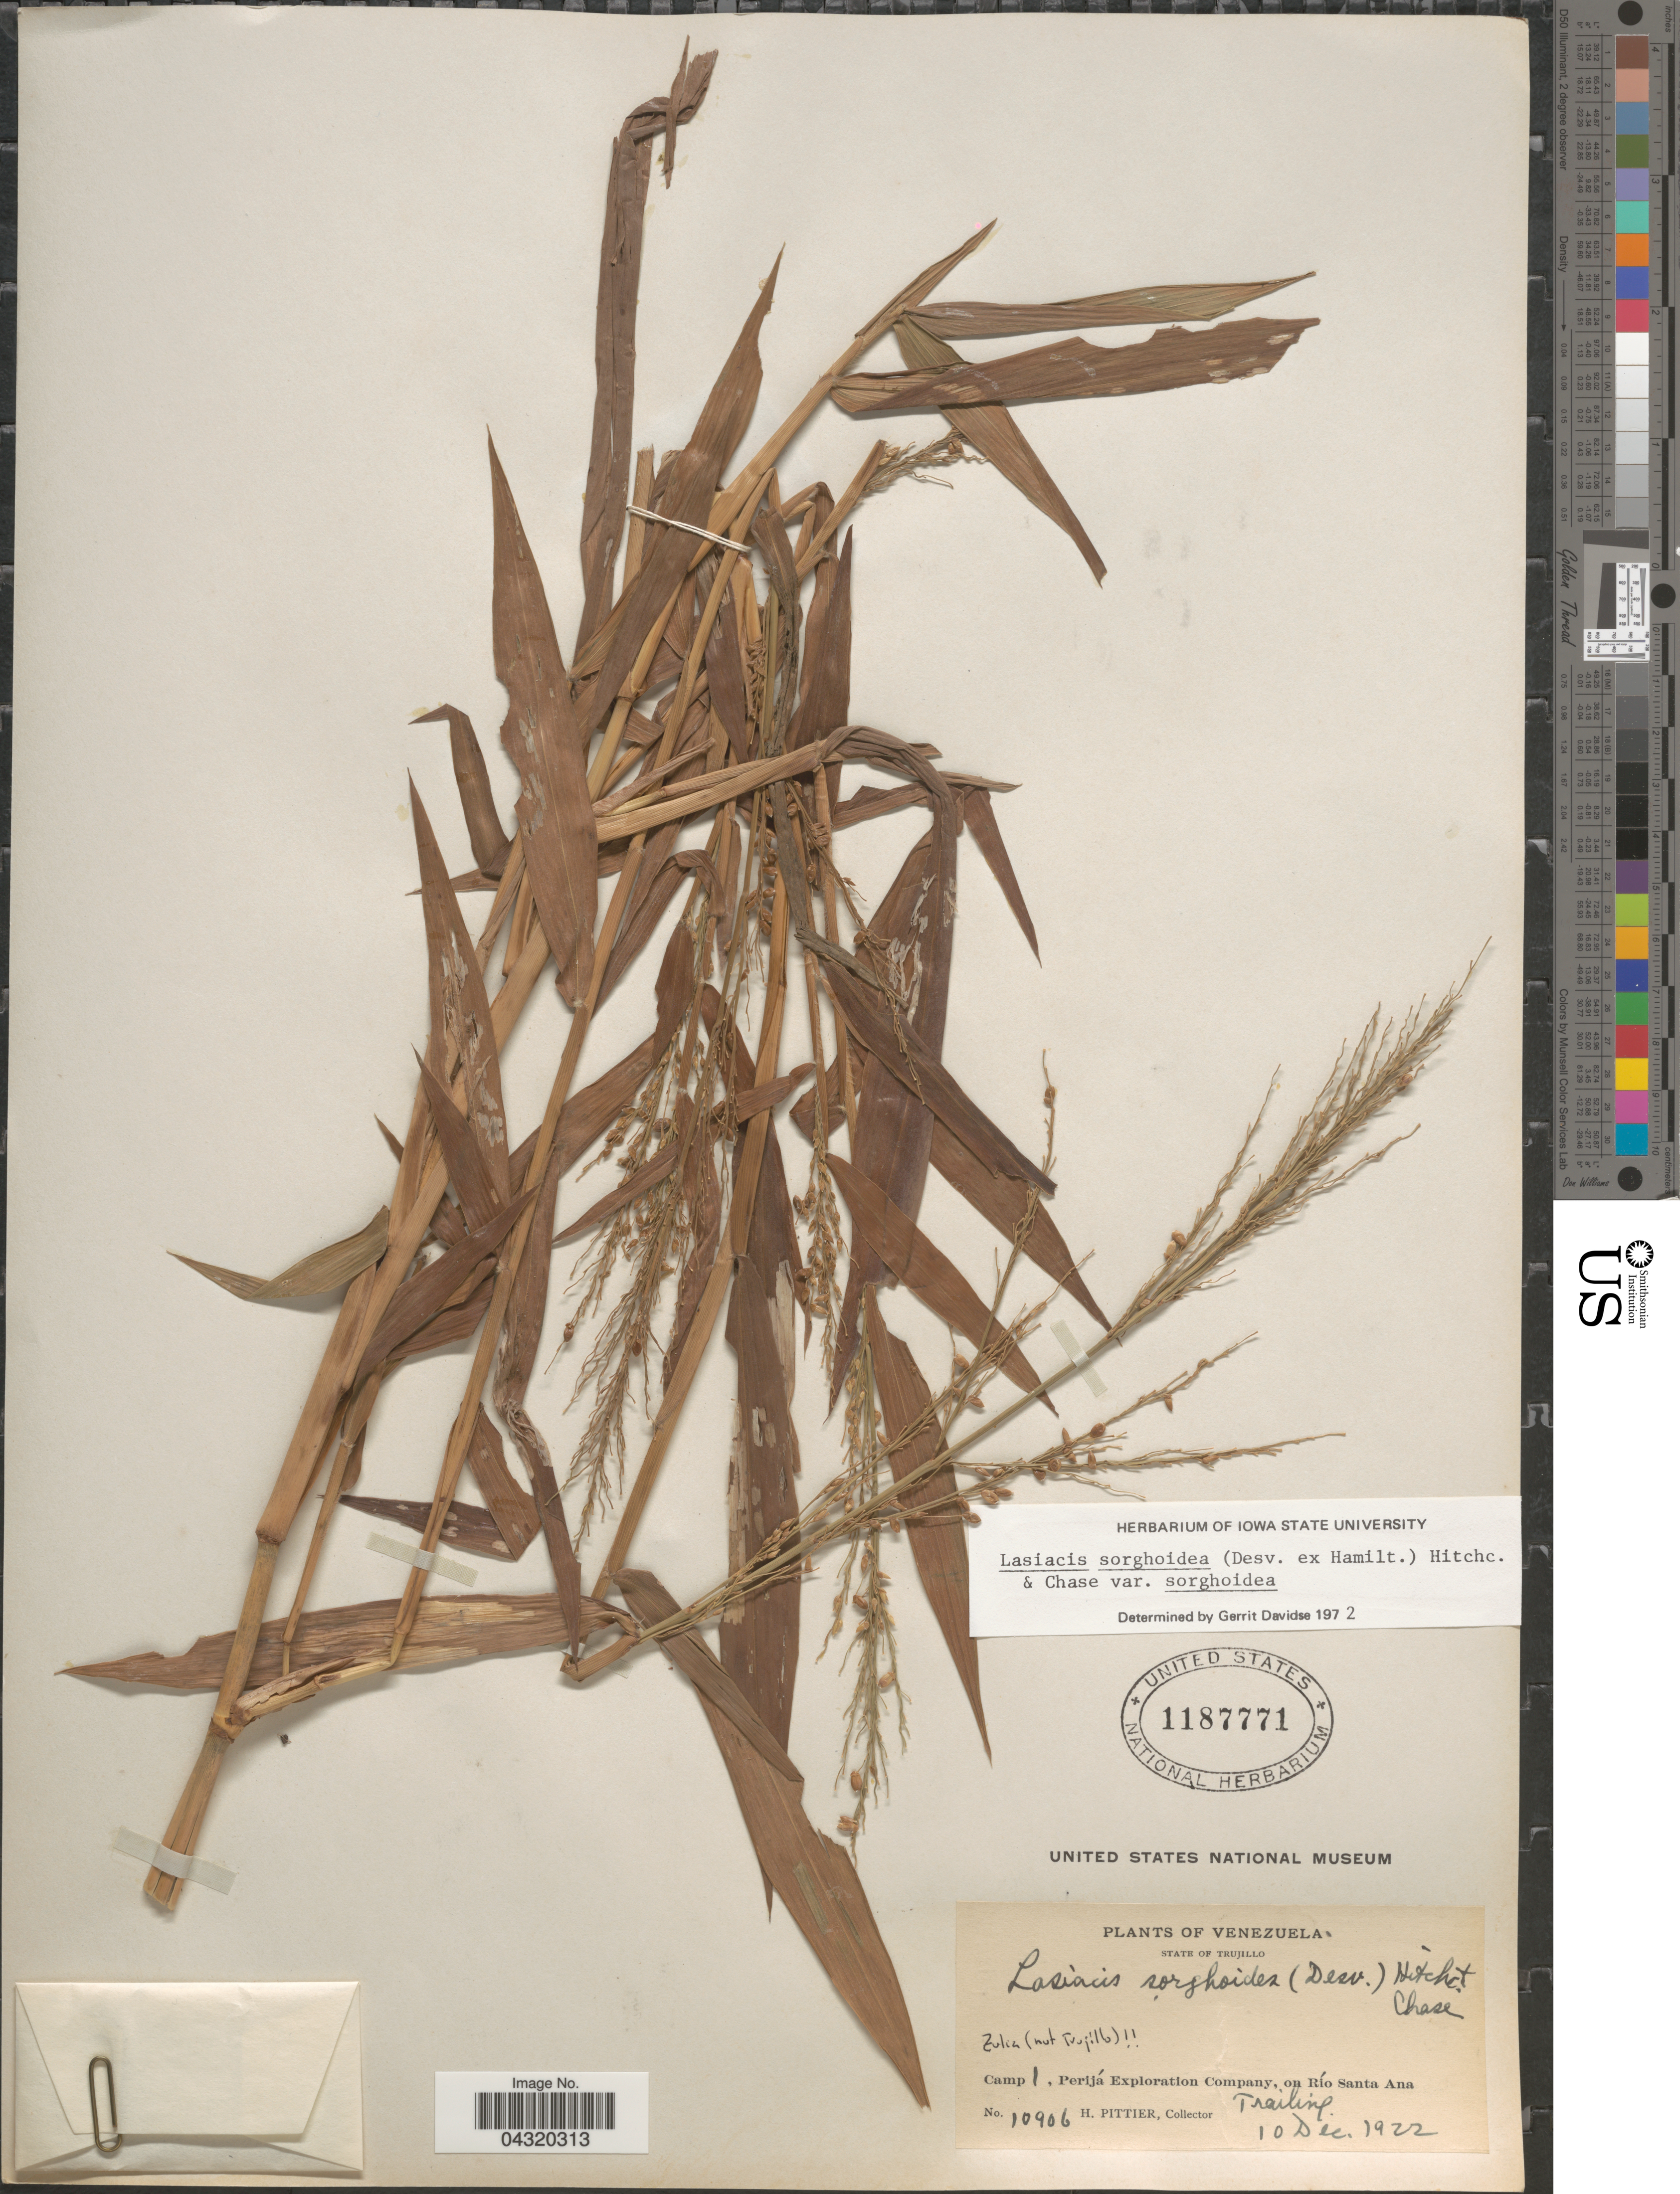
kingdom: Plantae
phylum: Tracheophyta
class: Liliopsida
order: Poales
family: Poaceae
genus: Lasiacis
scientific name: Lasiacis sorghoidea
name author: (Desv. ex Ham.) Hitchc. & Chase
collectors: H. F. Pittier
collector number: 10906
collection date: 1922-12-10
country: Venezuela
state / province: Trujillo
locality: State of Trujillo. Camp 1, Perijá Exploration Company, on Río Santa Ana. Trailing.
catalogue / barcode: US 1187771